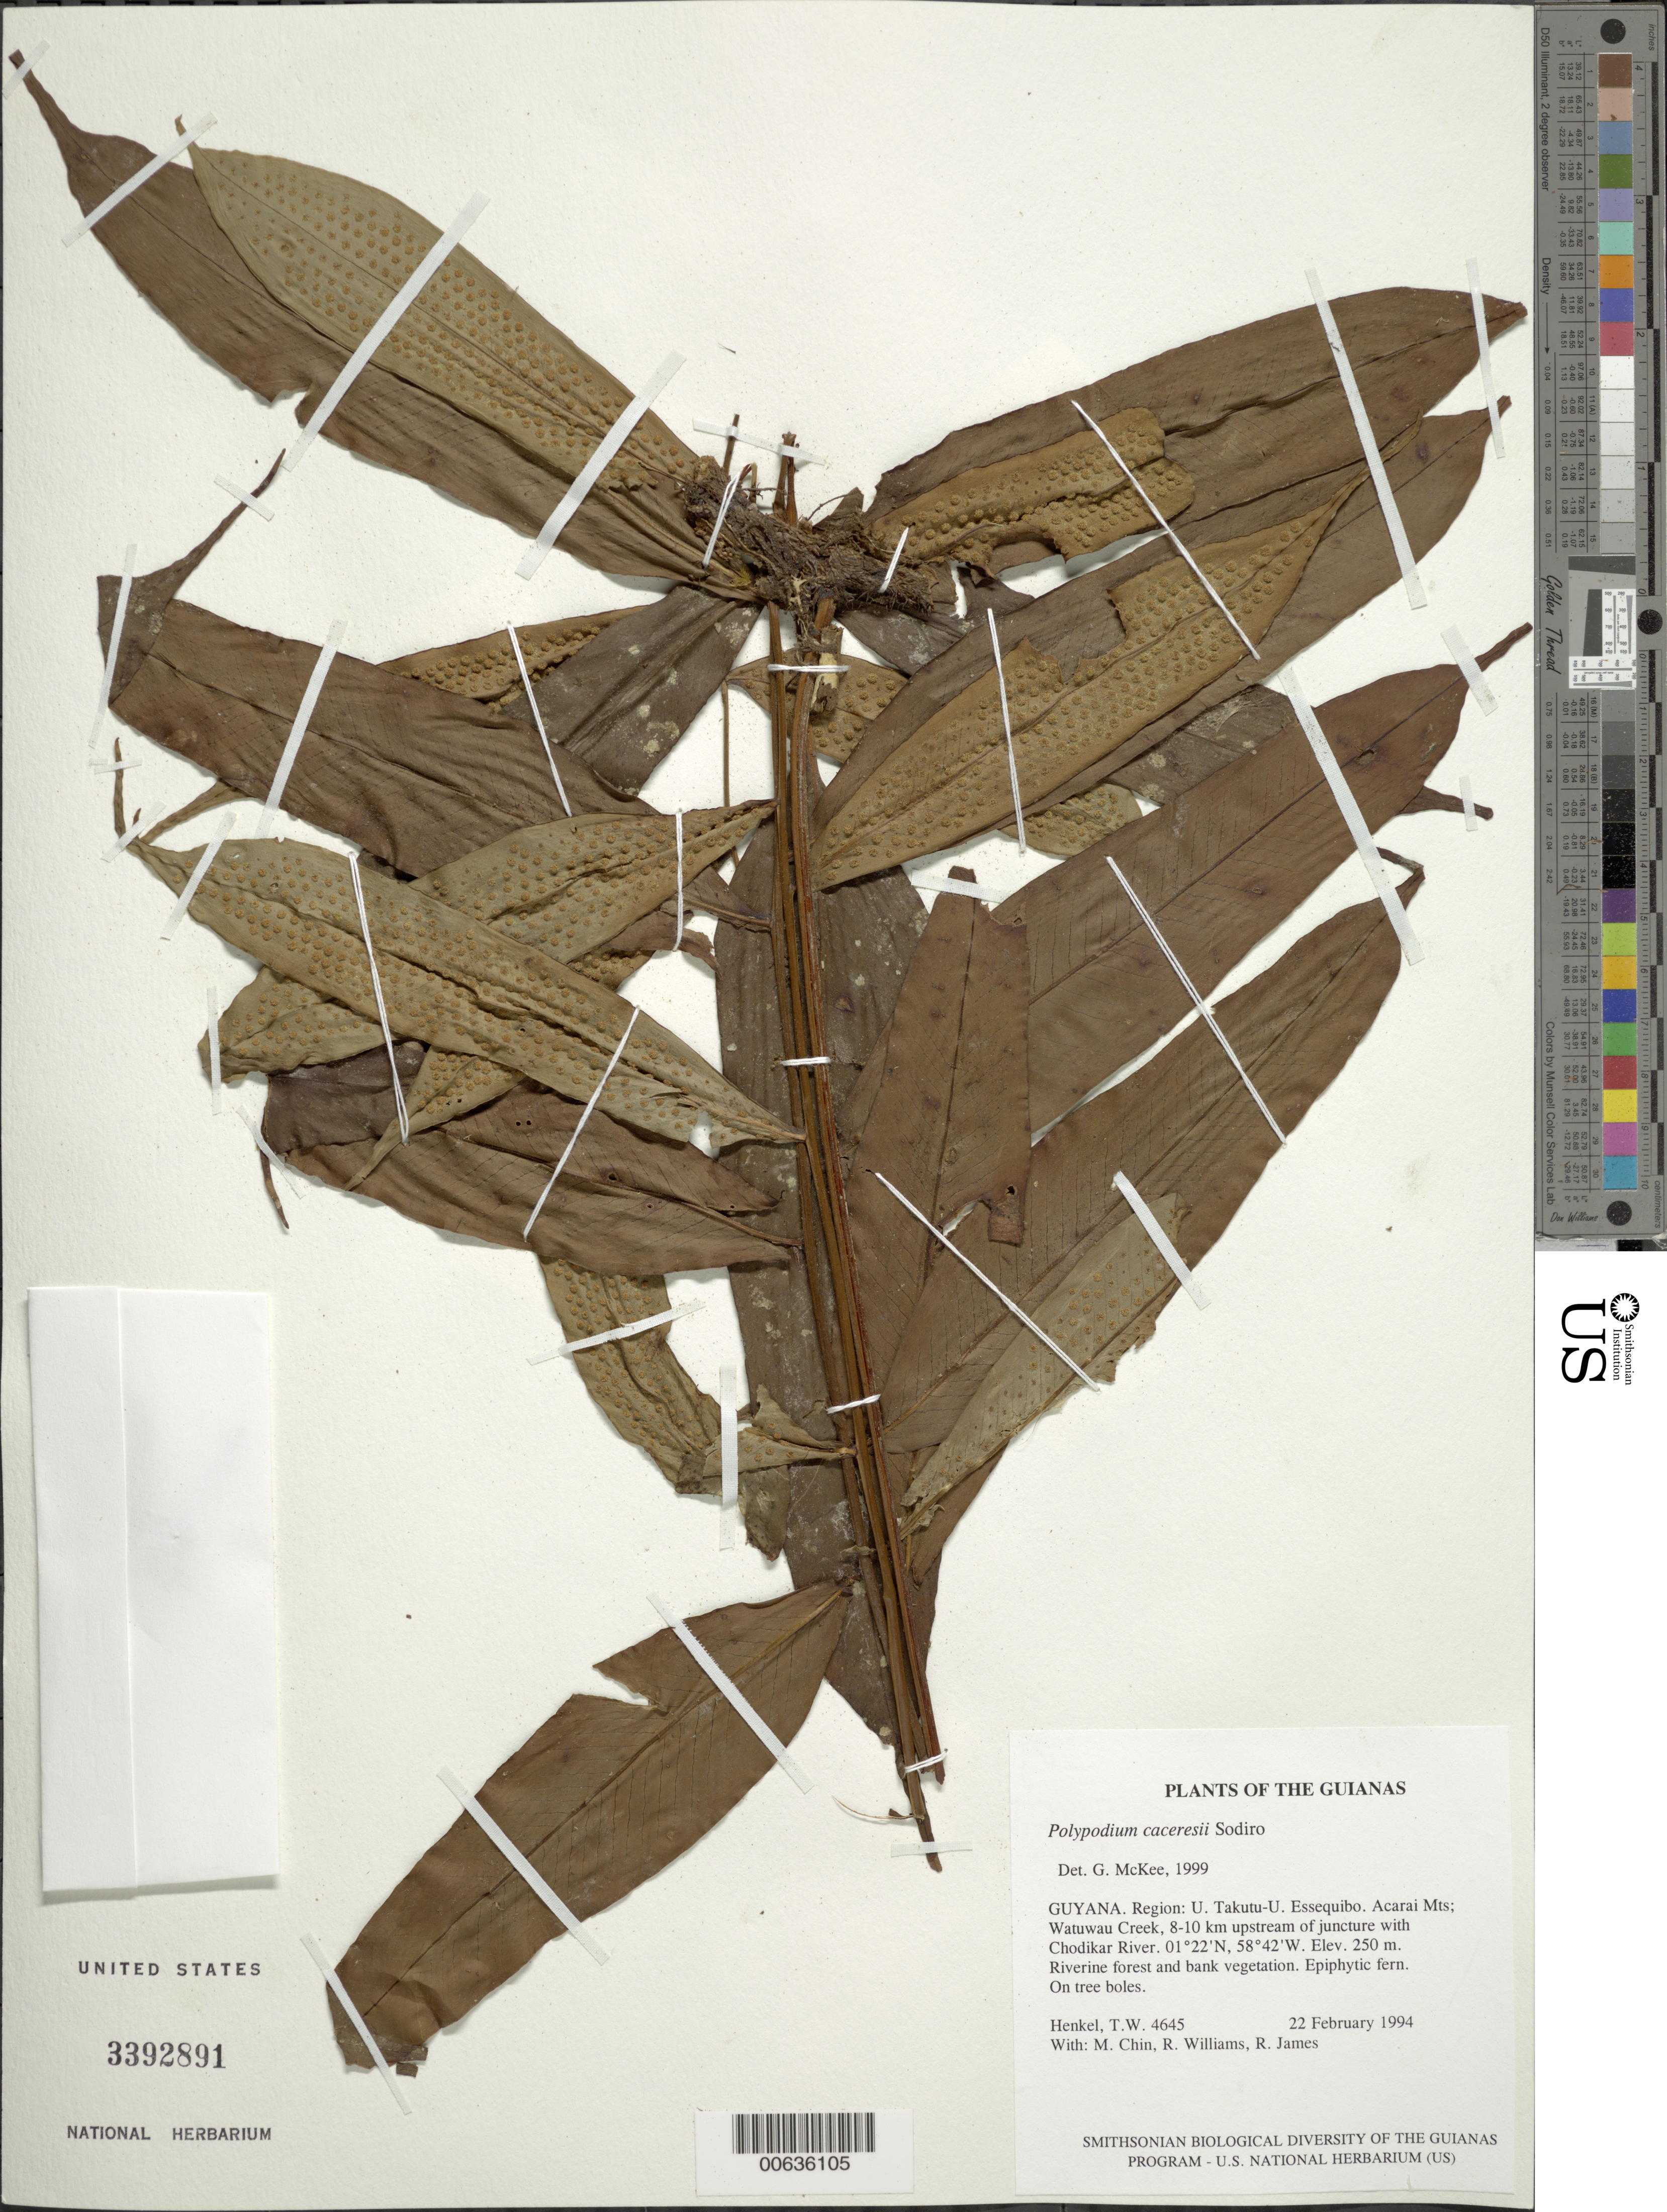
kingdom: Plantae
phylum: Tracheophyta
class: Polypodiopsida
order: Polypodiales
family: Polypodiaceae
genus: Serpocaulon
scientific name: Serpocaulon caceresii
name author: A.R. Sm.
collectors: T. Henkel, M. Chin, R. Williams & R. James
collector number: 4645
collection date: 1994-02-22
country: Guyana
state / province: U. Takutu-U. Essequibo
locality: Acarai Mts; Watuwau Creek, 8-10 km upstream of juncture with Chodikar River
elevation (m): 250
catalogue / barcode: US 3392891